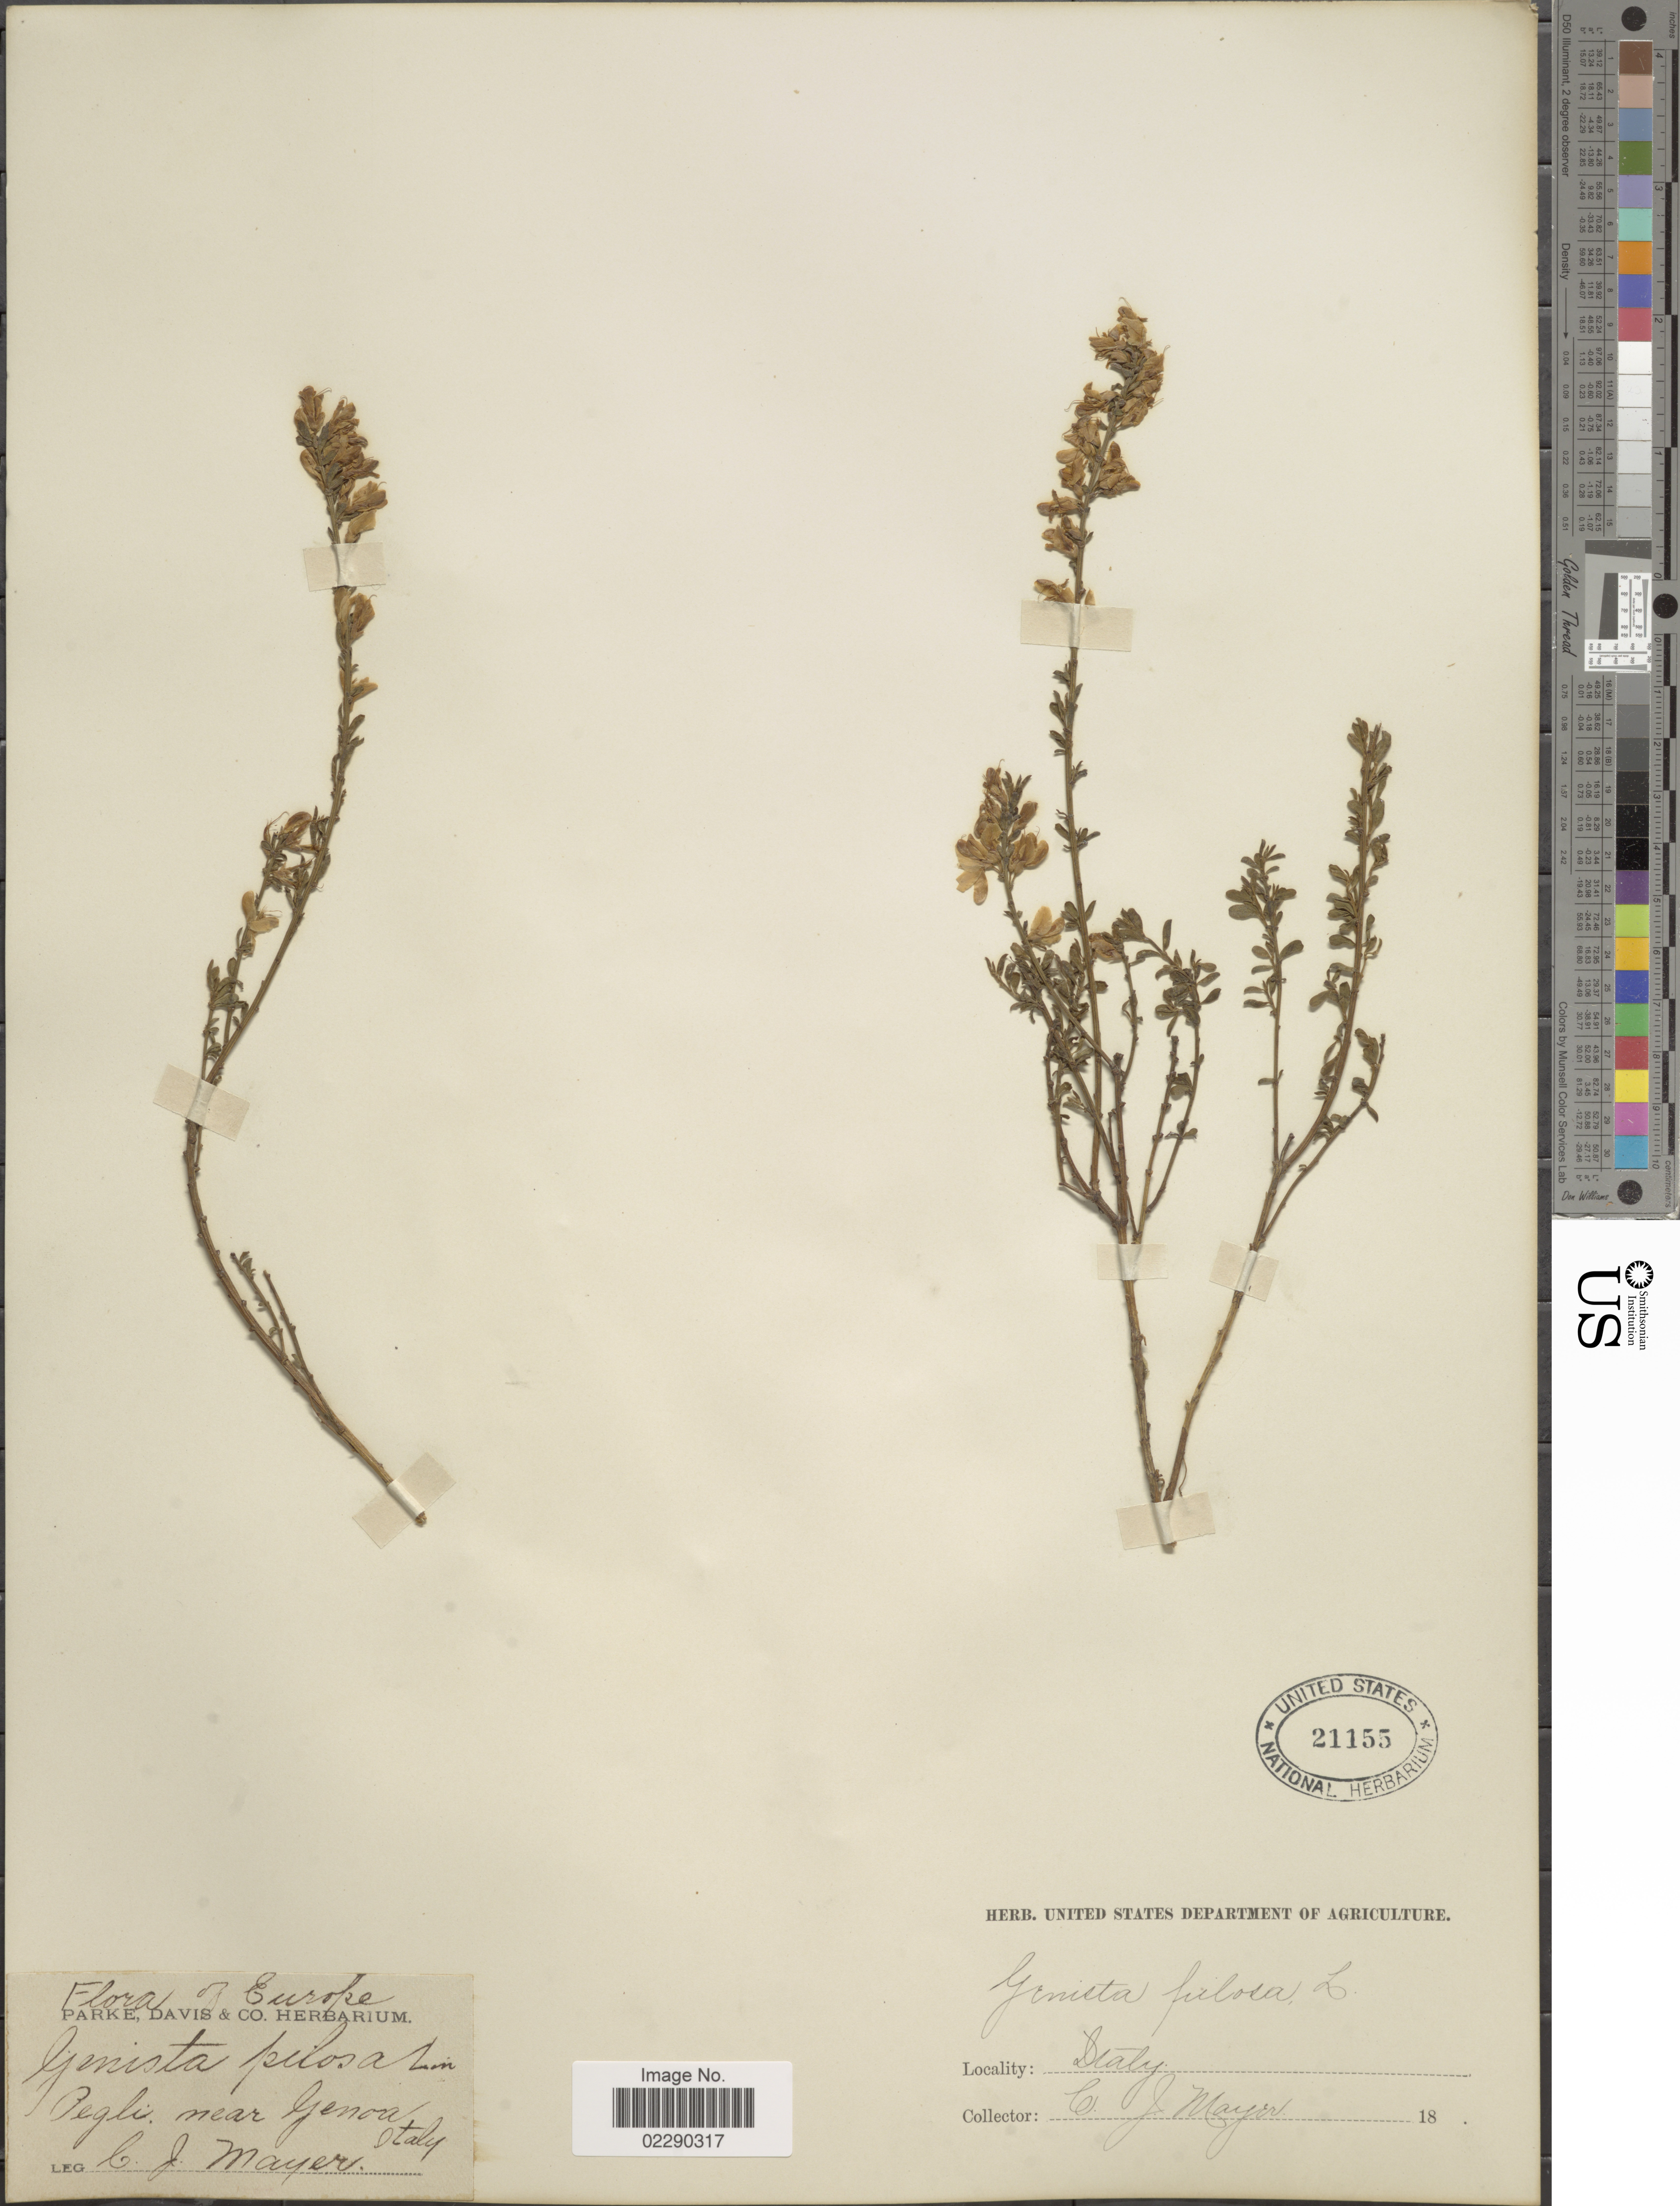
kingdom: Plantae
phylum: Tracheophyta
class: Magnoliopsida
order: Fabales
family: Fabaceae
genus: Genista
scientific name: Genista pilosa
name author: L.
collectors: C. Mayer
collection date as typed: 18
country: Italy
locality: Europe, Regli [interpreted] near Genora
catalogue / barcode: US 21155